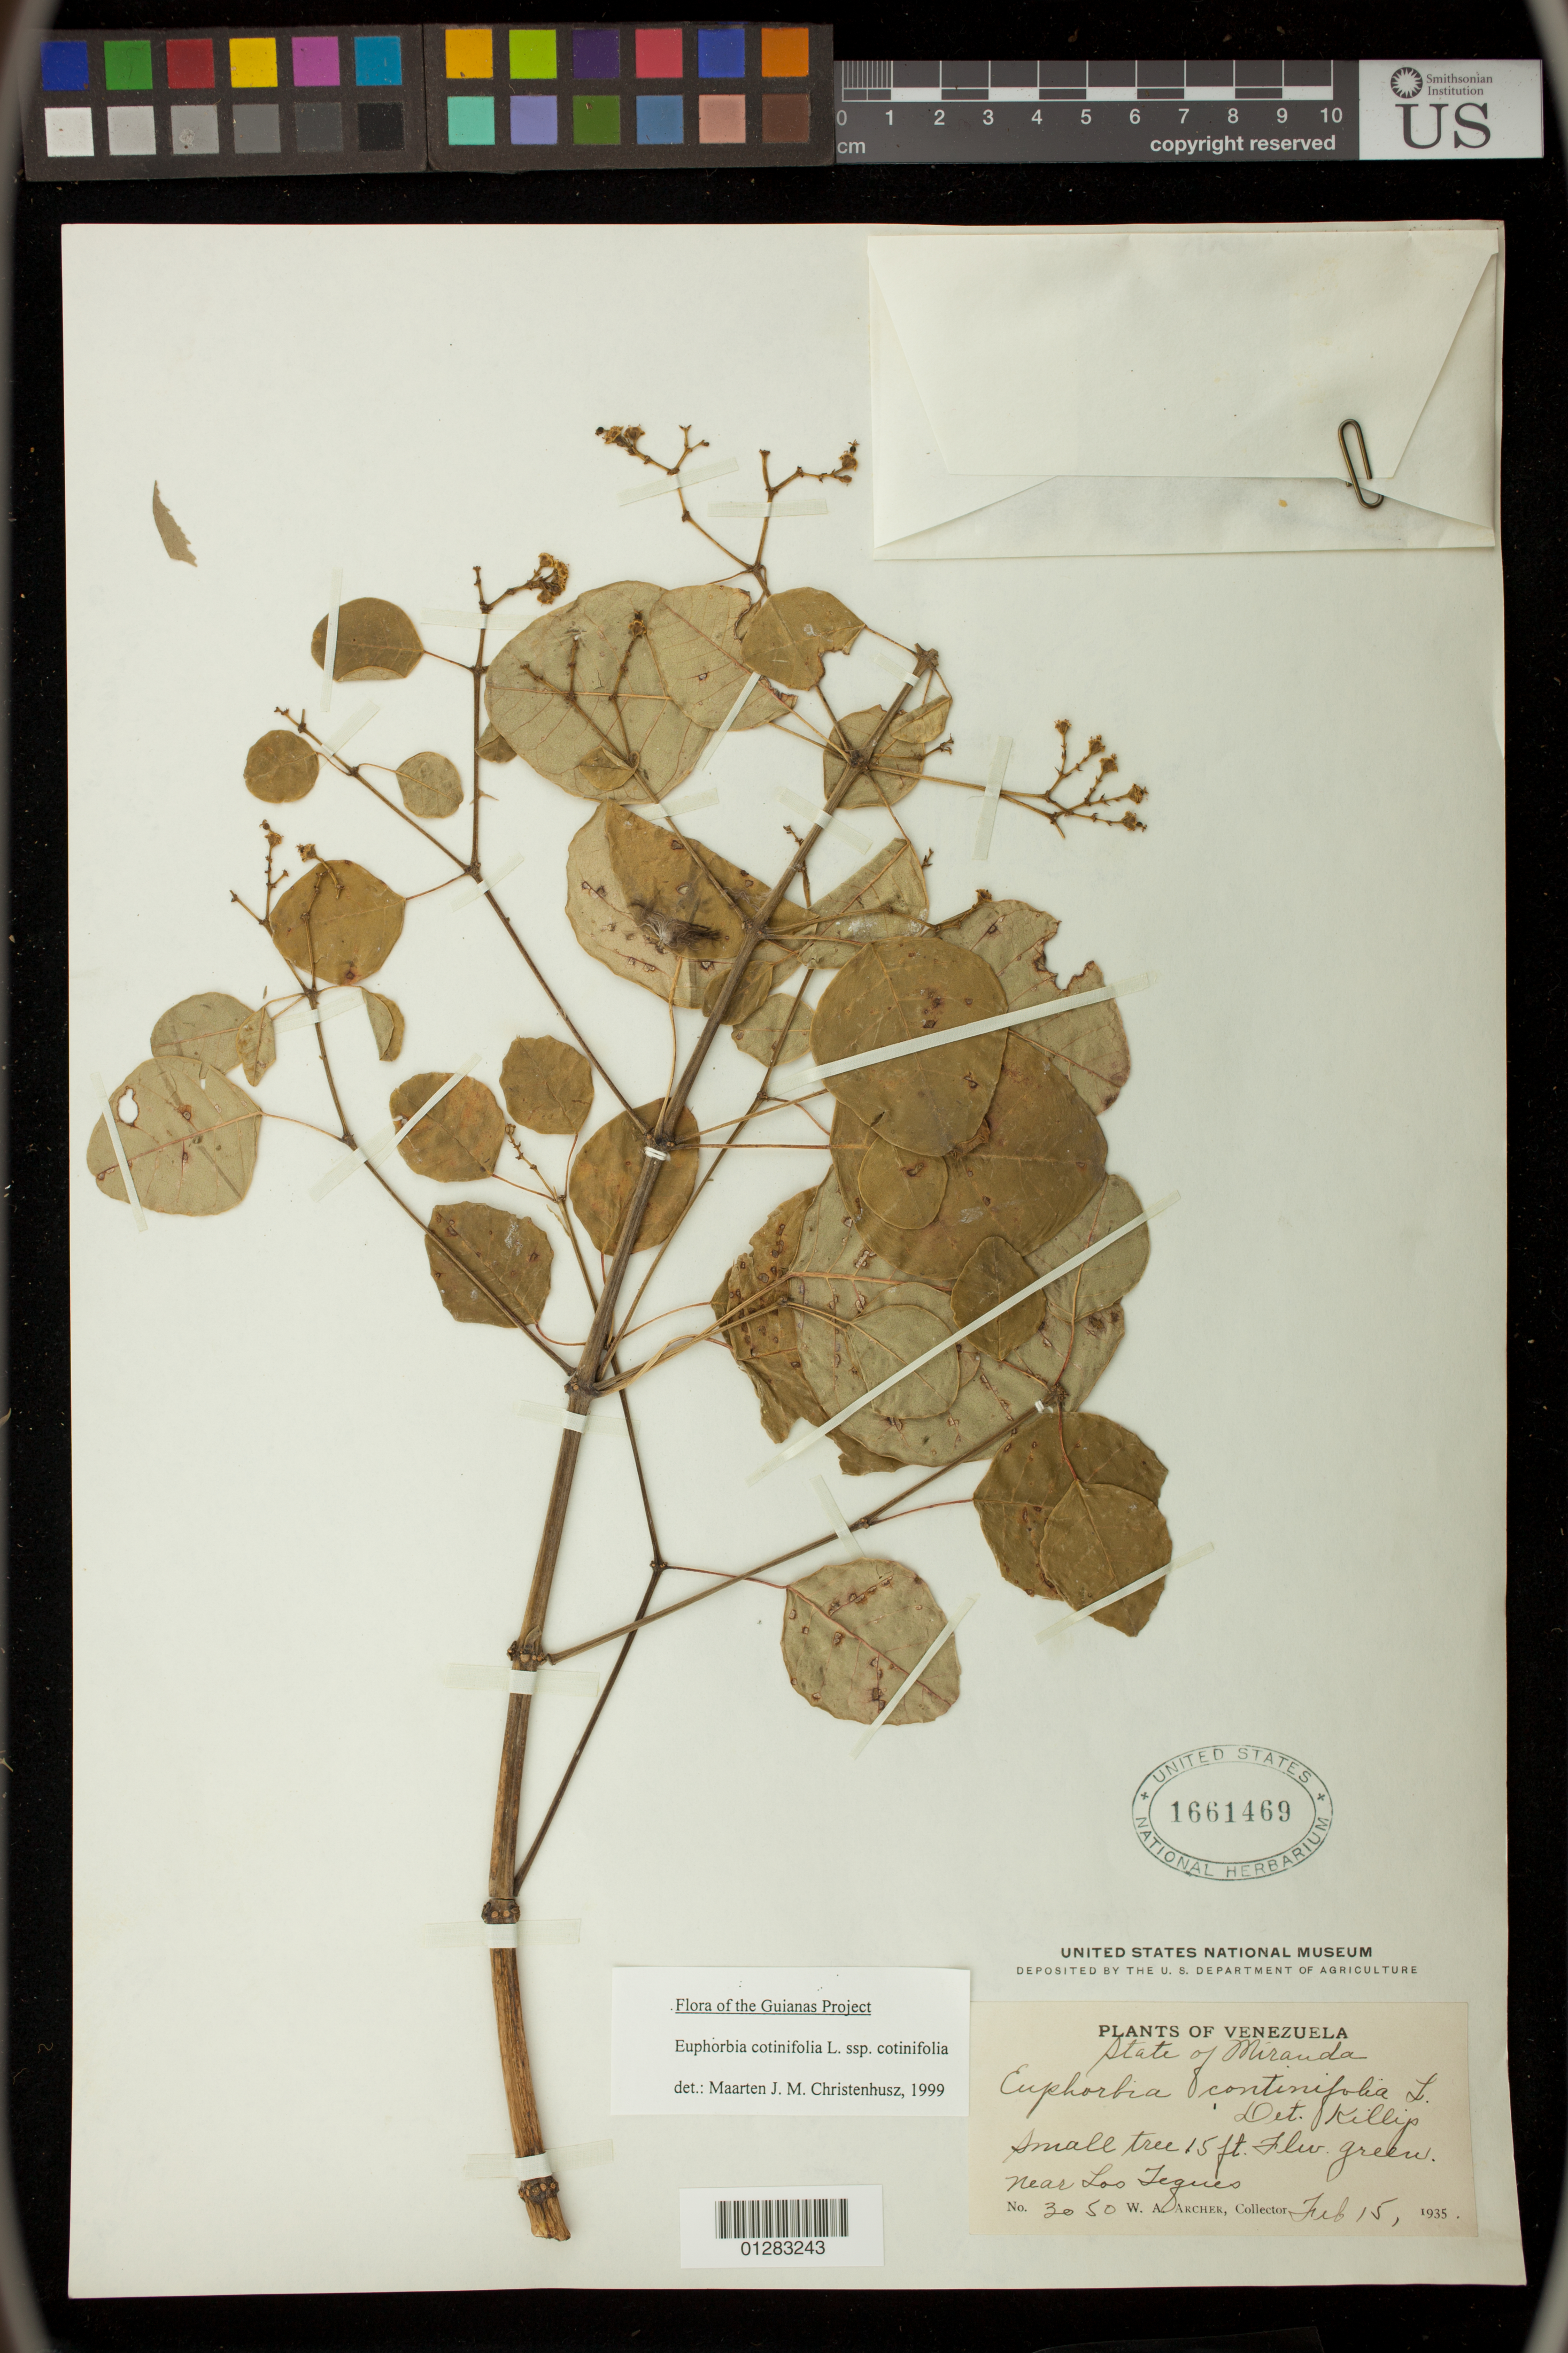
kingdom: Plantae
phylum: Tracheophyta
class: Magnoliopsida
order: Malpighiales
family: Euphorbiaceae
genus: Euphorbia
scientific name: Euphorbia cotinifolia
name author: L.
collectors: W. A. Archer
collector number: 3050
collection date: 1935-02-15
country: Venezuela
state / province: Miranda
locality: Near Los Teques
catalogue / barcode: US 1661469